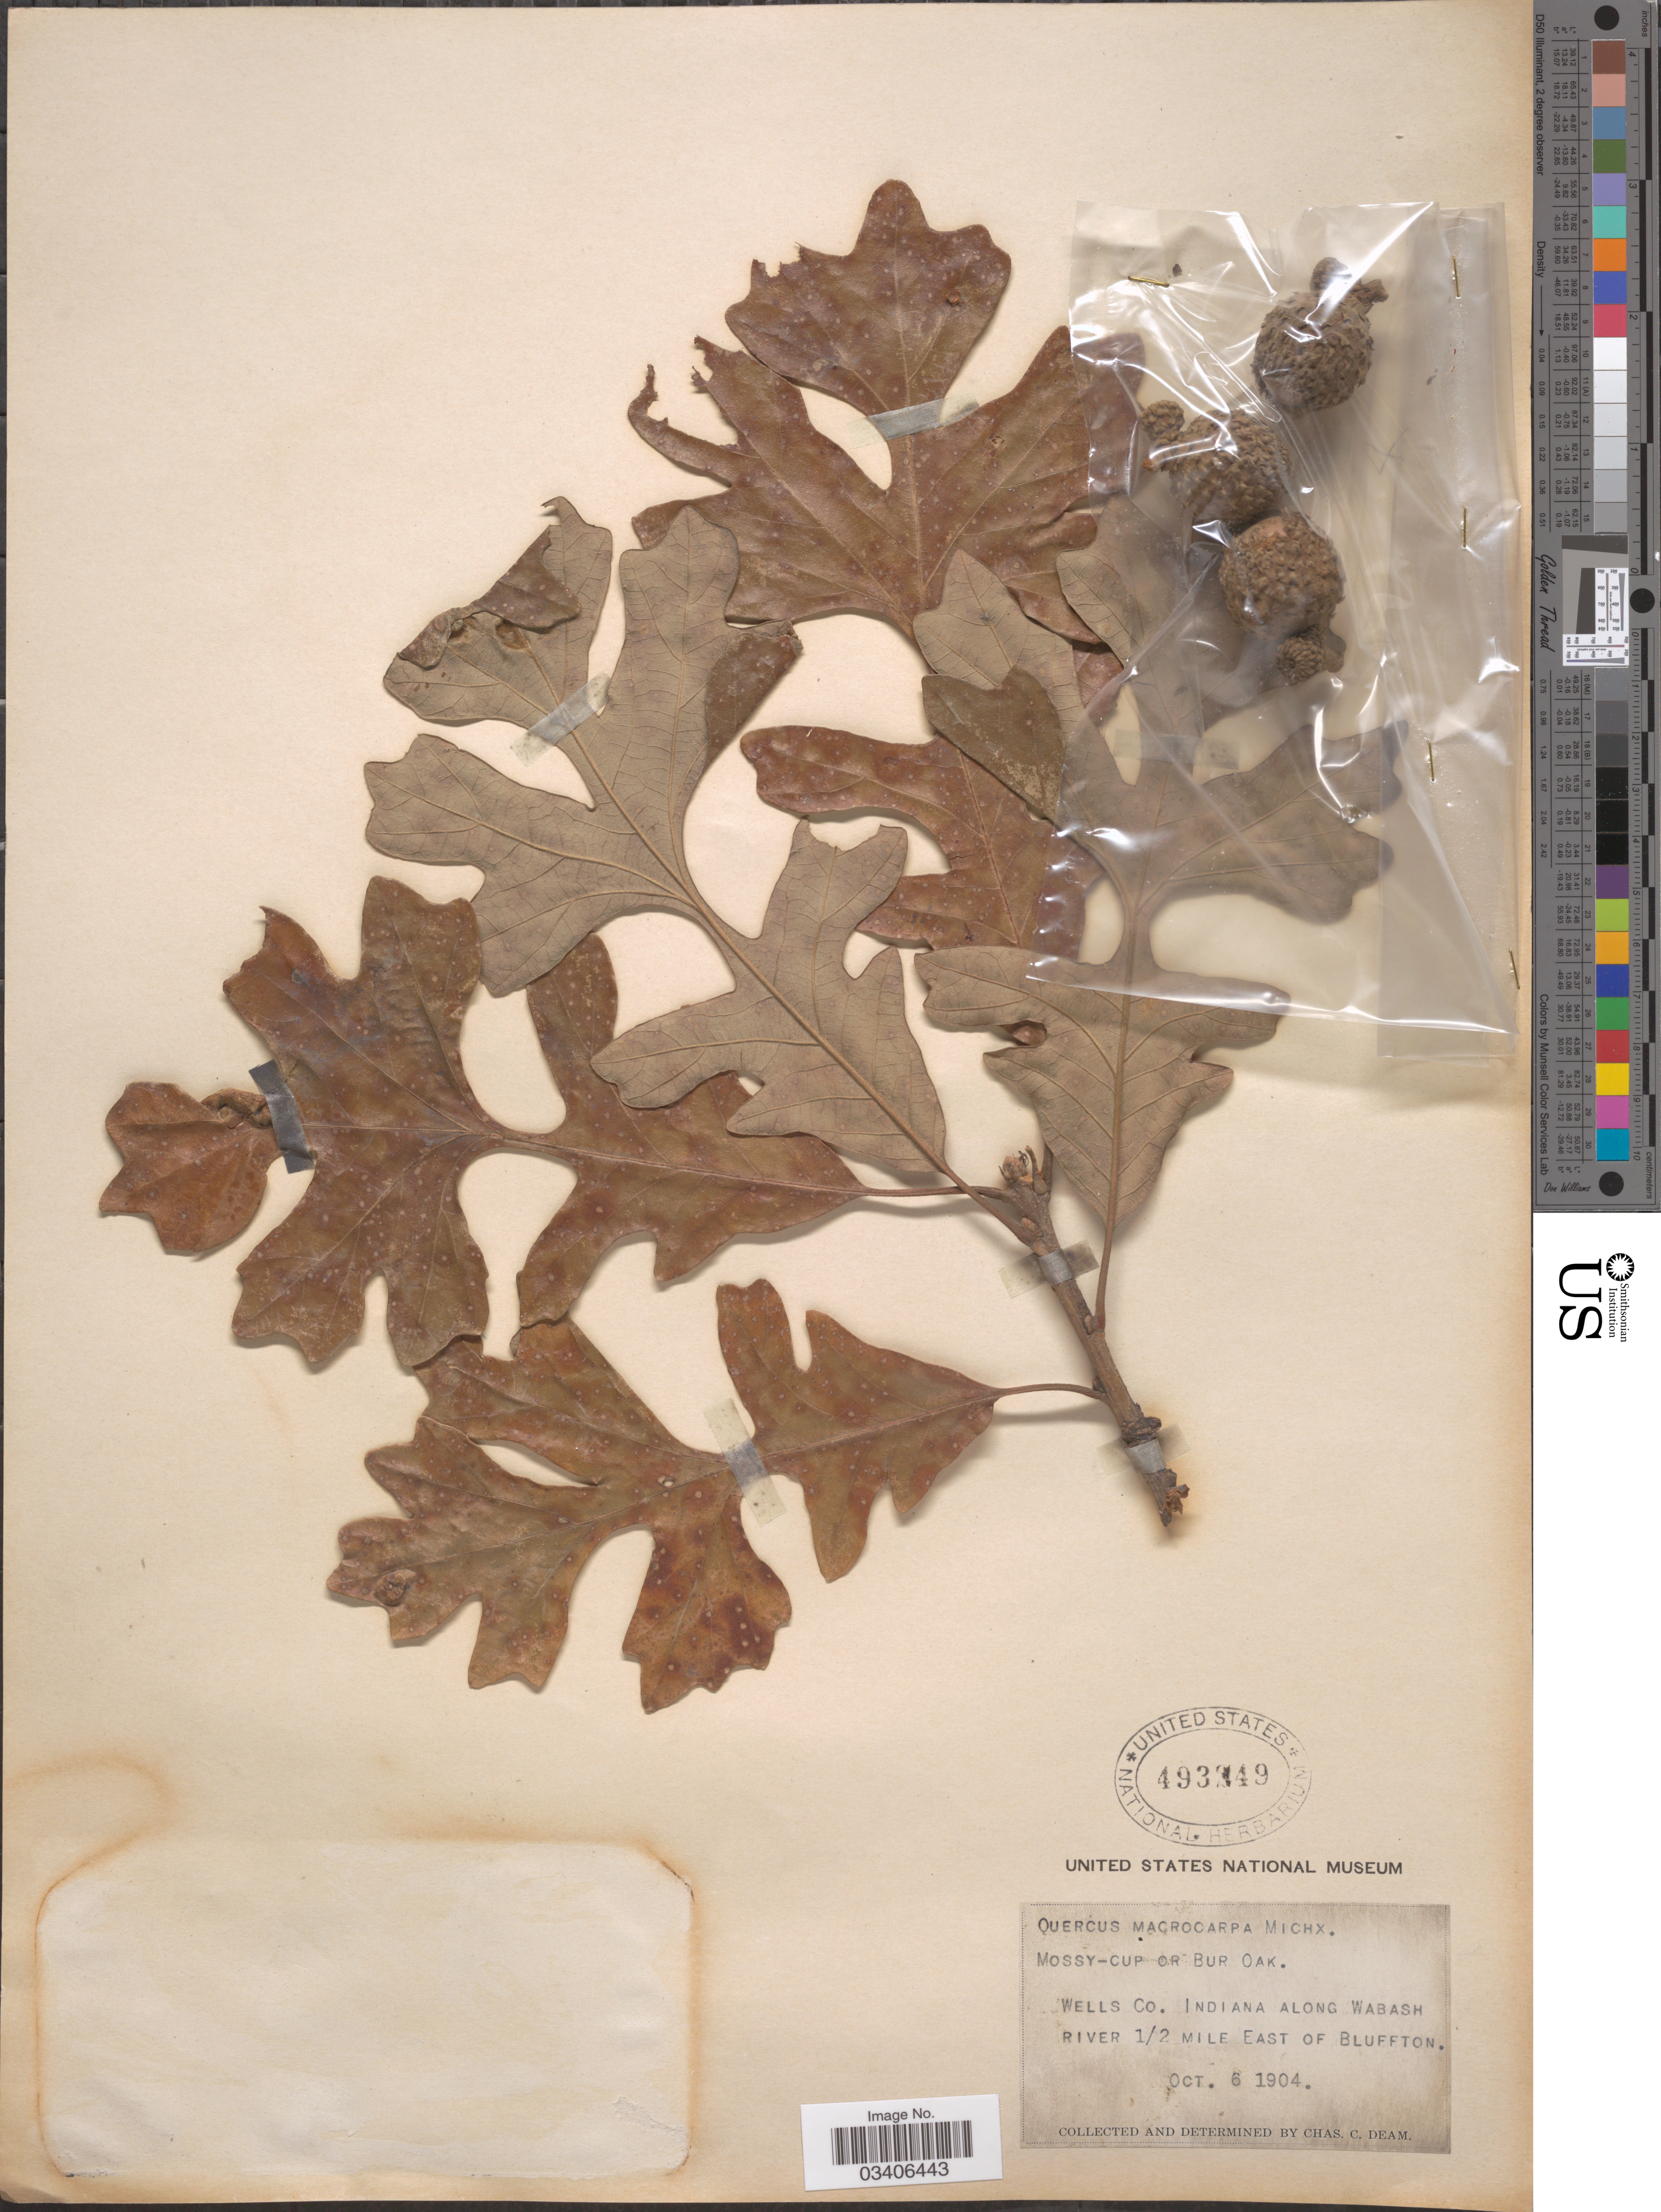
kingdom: Plantae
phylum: Tracheophyta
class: Magnoliopsida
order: Fagales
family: Fagaceae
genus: Quercus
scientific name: Quercus macrocarpa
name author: Michx.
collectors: C. C. Deam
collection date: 1904-10-06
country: United States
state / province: Indiana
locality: Wells Co. Indiana Along Wabash River ½ mile East of Bluffton.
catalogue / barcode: US 493249